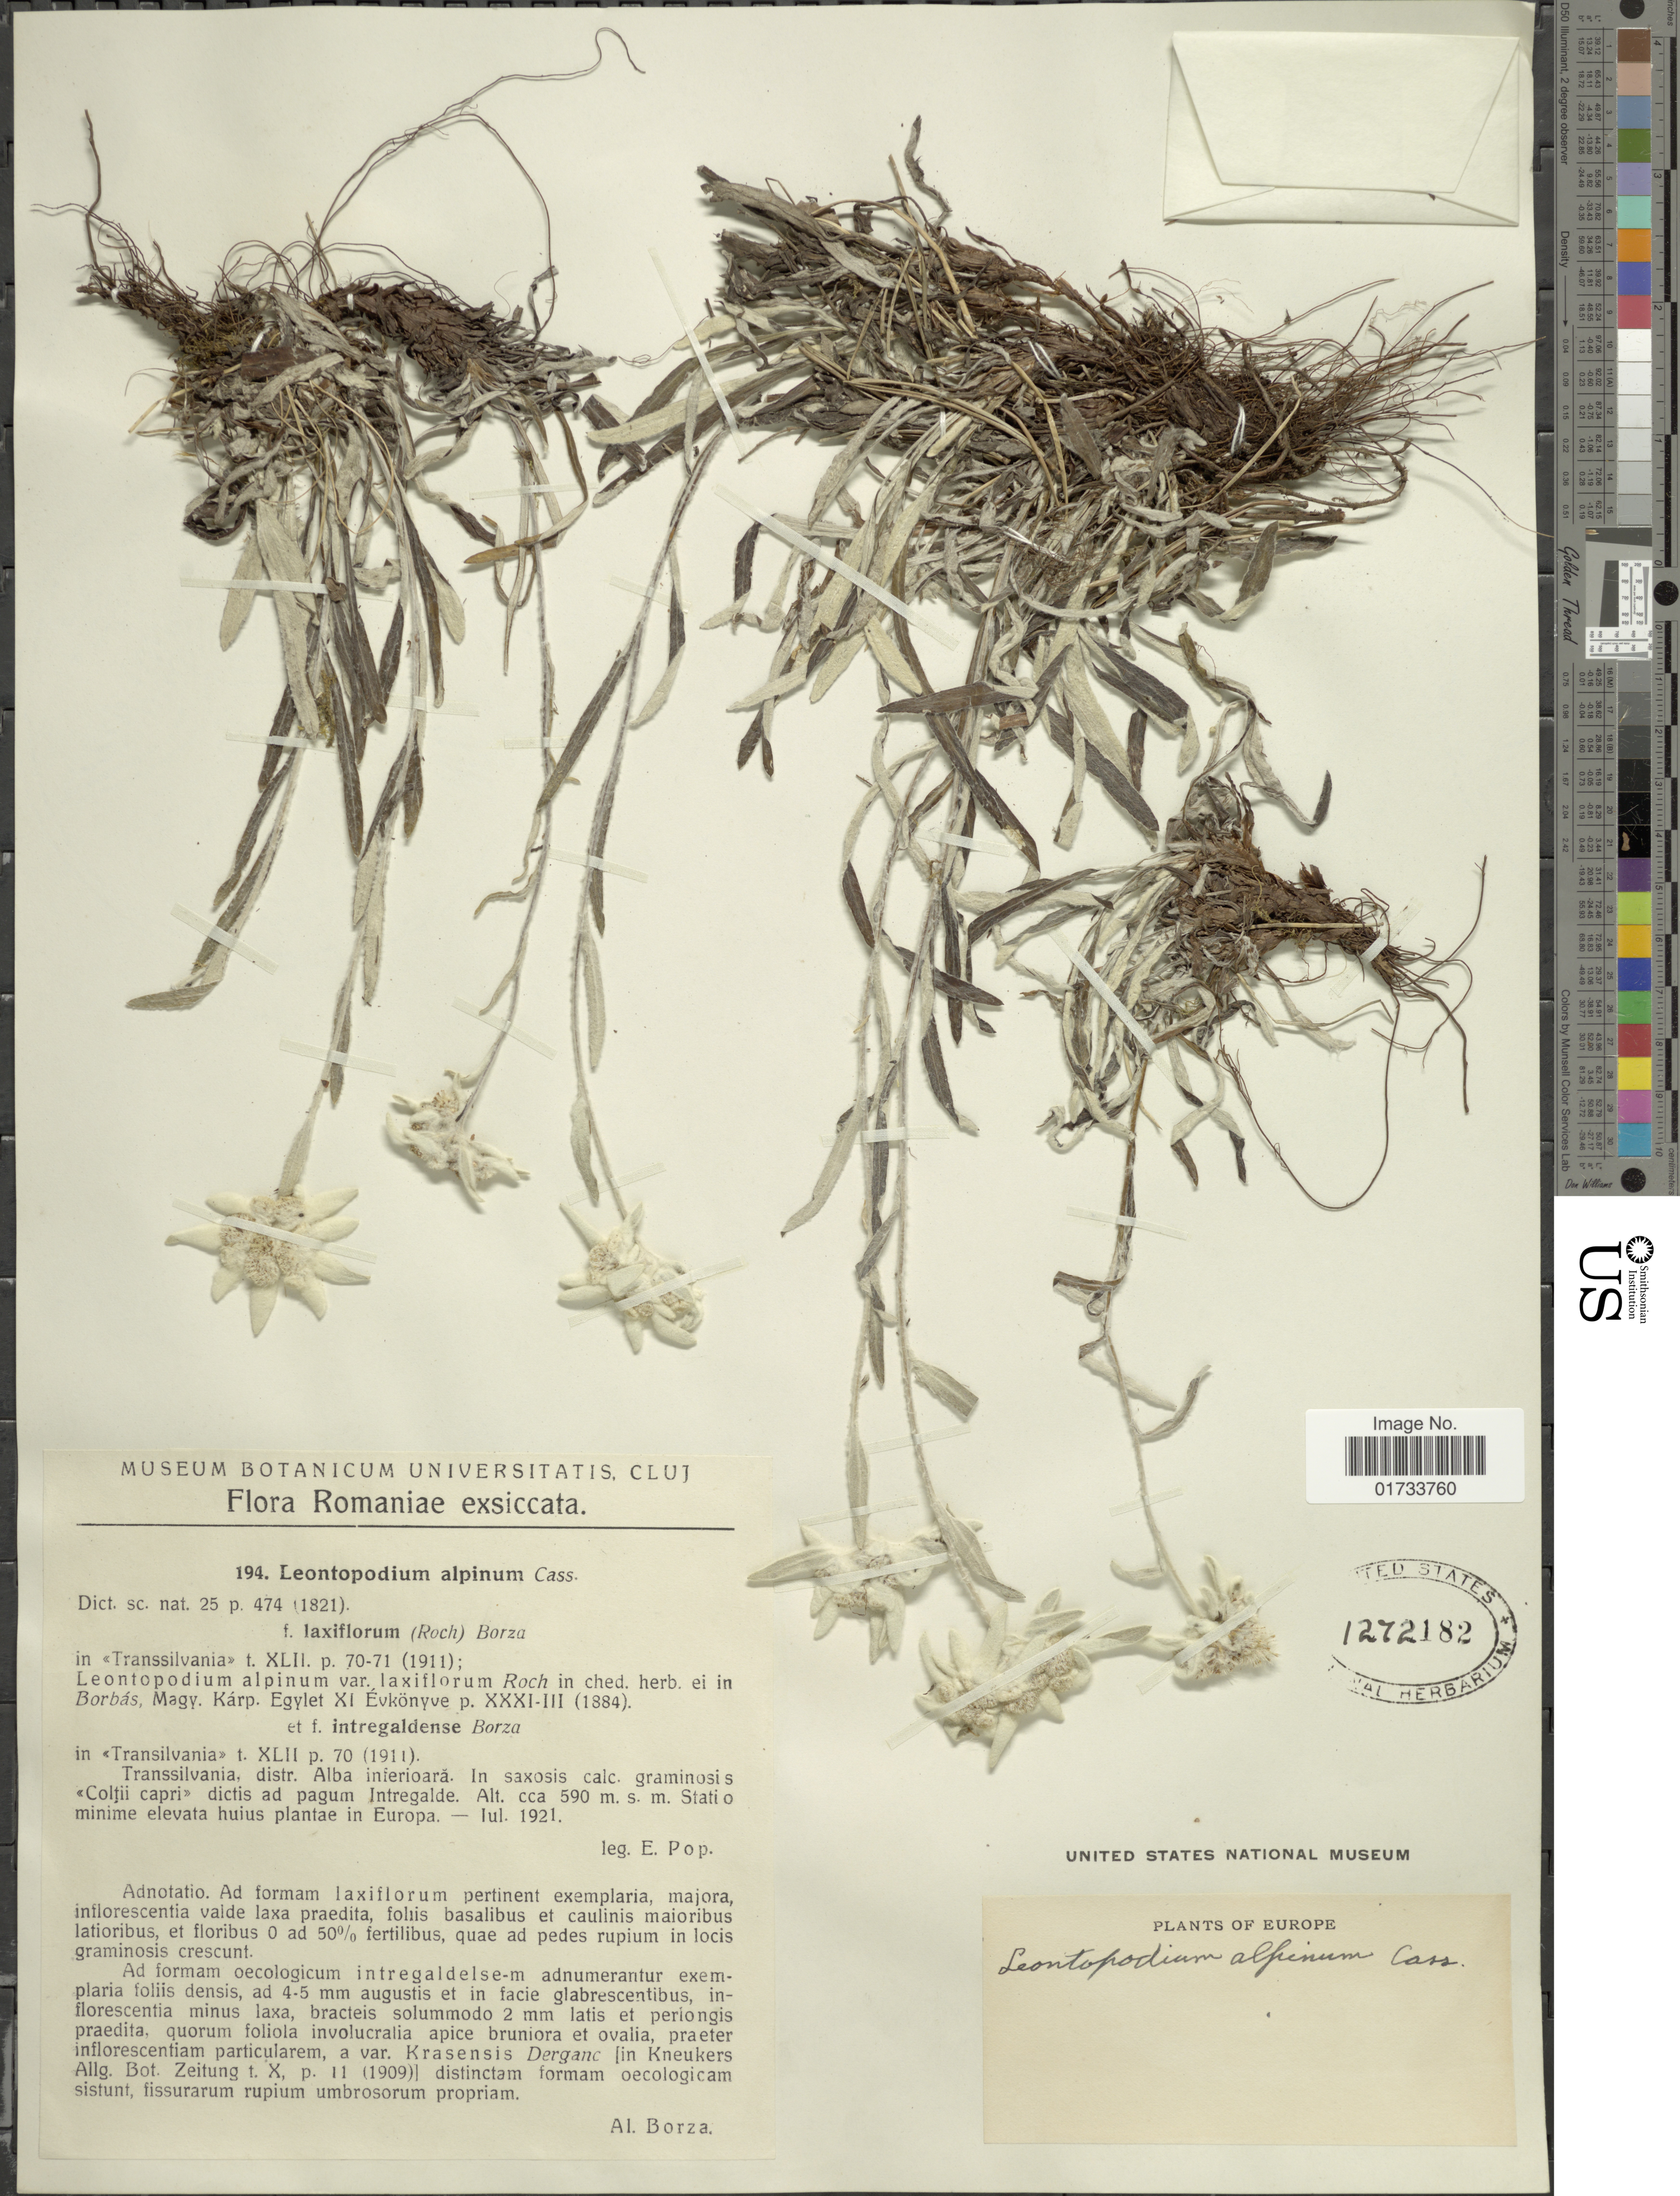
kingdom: Plantae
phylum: Tracheophyta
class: Magnoliopsida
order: Asterales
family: Asteraceae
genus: Leontopodium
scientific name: Leontopodium alpinum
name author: Cass.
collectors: E. Pop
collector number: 194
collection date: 1921-07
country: Romania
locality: Transsilvania, distr. Alaba inferiorá, in saxosis calc. graminosis dictis ad pagun Intregalde, Stati o minime elevata huius plantae in Europa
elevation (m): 590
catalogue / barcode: US 1272182